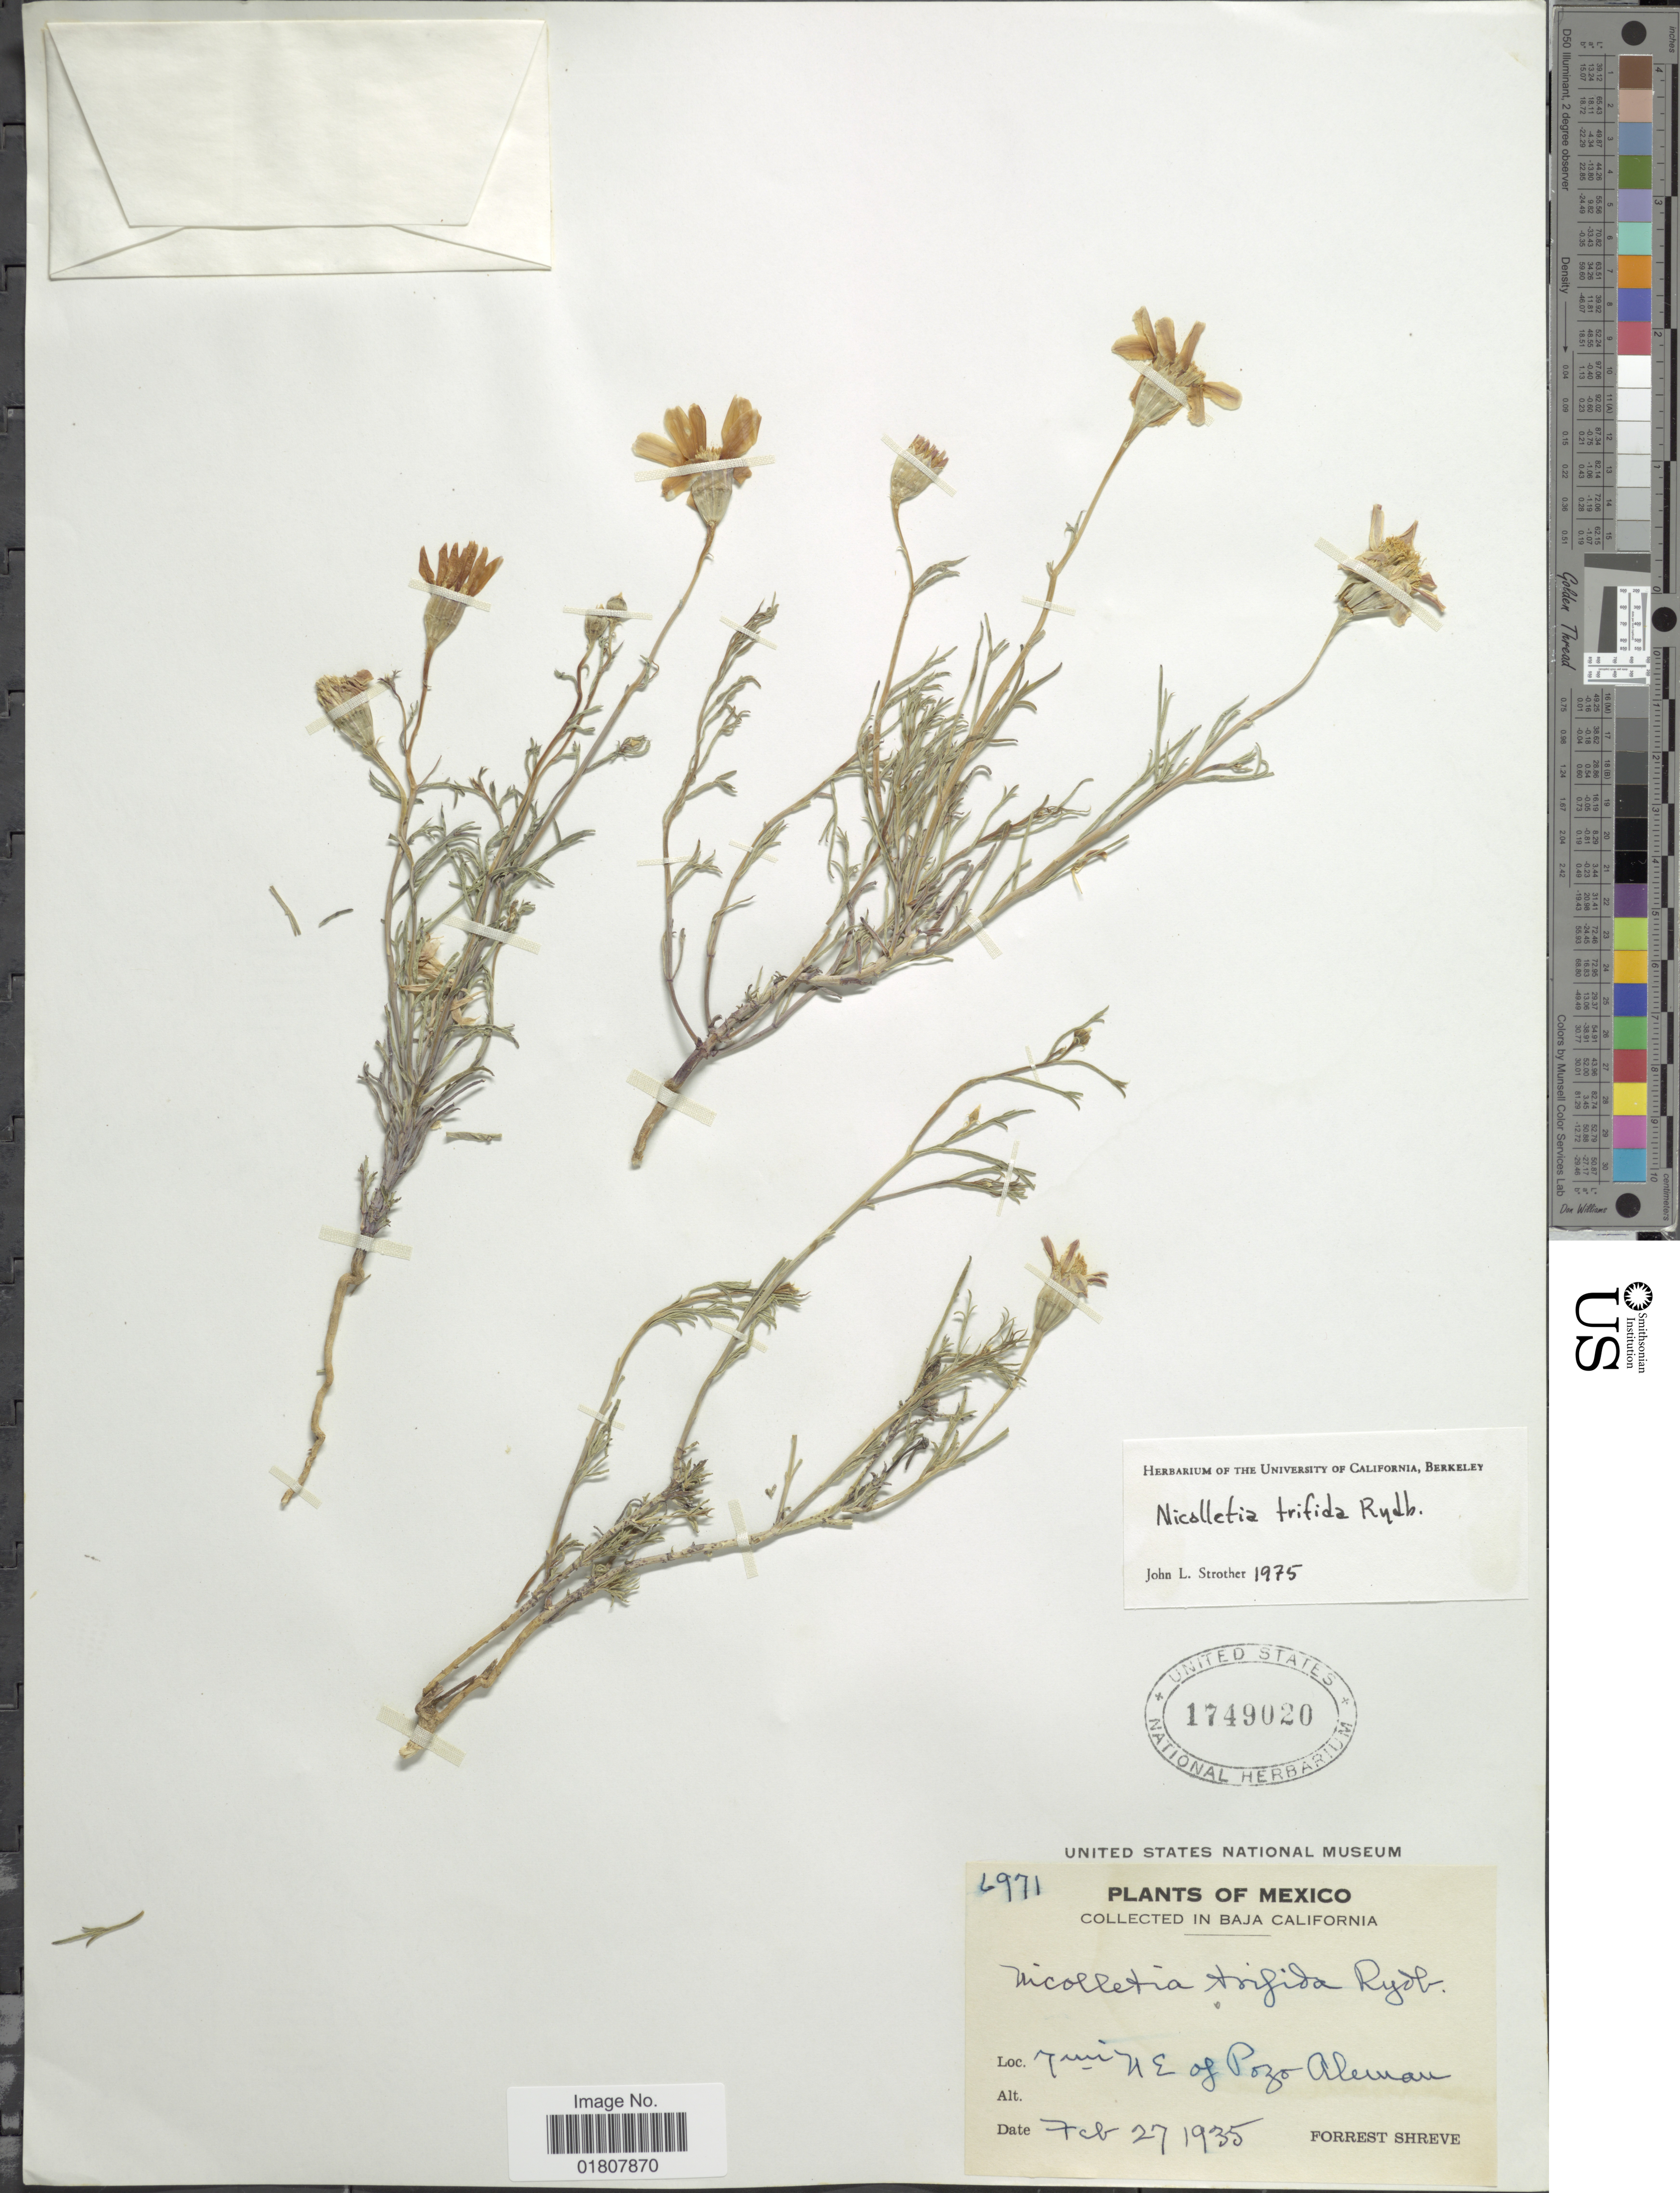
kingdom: Plantae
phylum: Tracheophyta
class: Magnoliopsida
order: Asterales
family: Asteraceae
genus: Nicolletia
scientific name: Nicolletia trifida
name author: Rydb.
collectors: F. Shreve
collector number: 6971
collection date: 1935-02-27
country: Mexico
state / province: Baja California Sur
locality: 7 mi NE of Pozo Aleman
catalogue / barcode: US 1749020